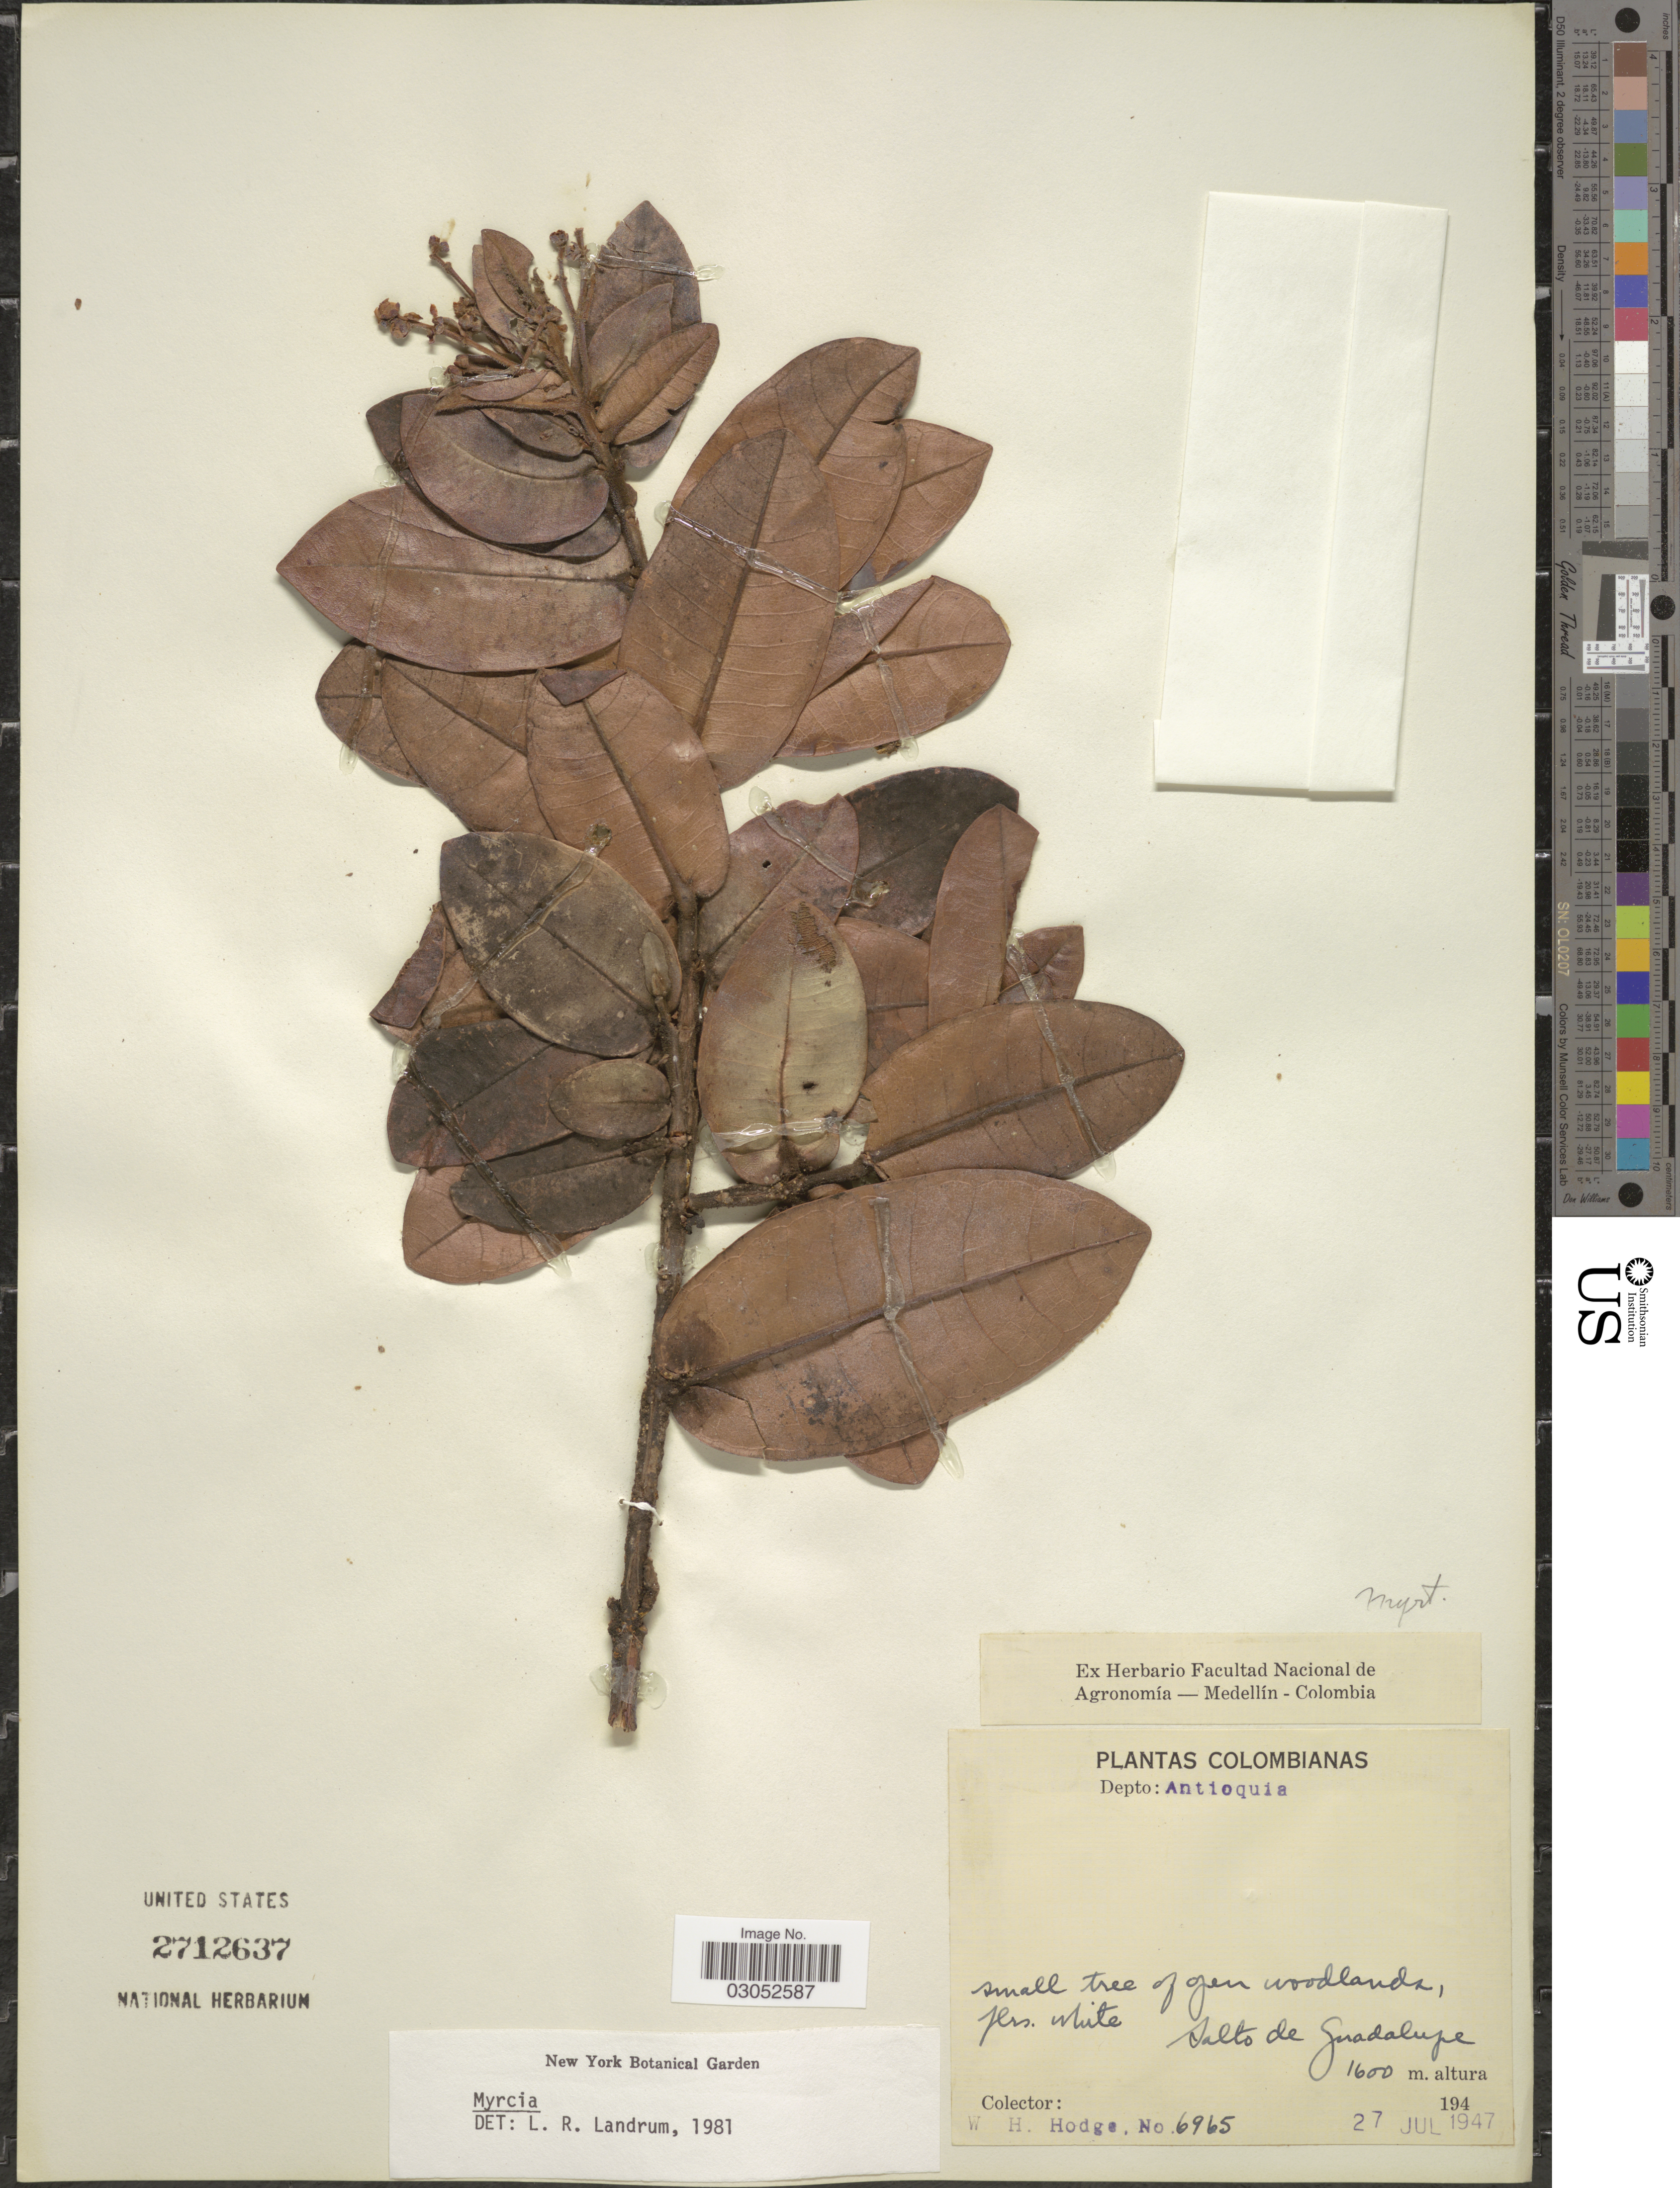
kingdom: Plantae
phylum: Tracheophyta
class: Magnoliopsida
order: Myrtales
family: Myrtaceae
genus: Myrcia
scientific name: Myrcia sp.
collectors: W. Hodge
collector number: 6965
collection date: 1947-07-27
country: Colombia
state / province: Antioquia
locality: Depto: Antioquia. Salto de Guadalupe.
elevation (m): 1600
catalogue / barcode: US 2712637